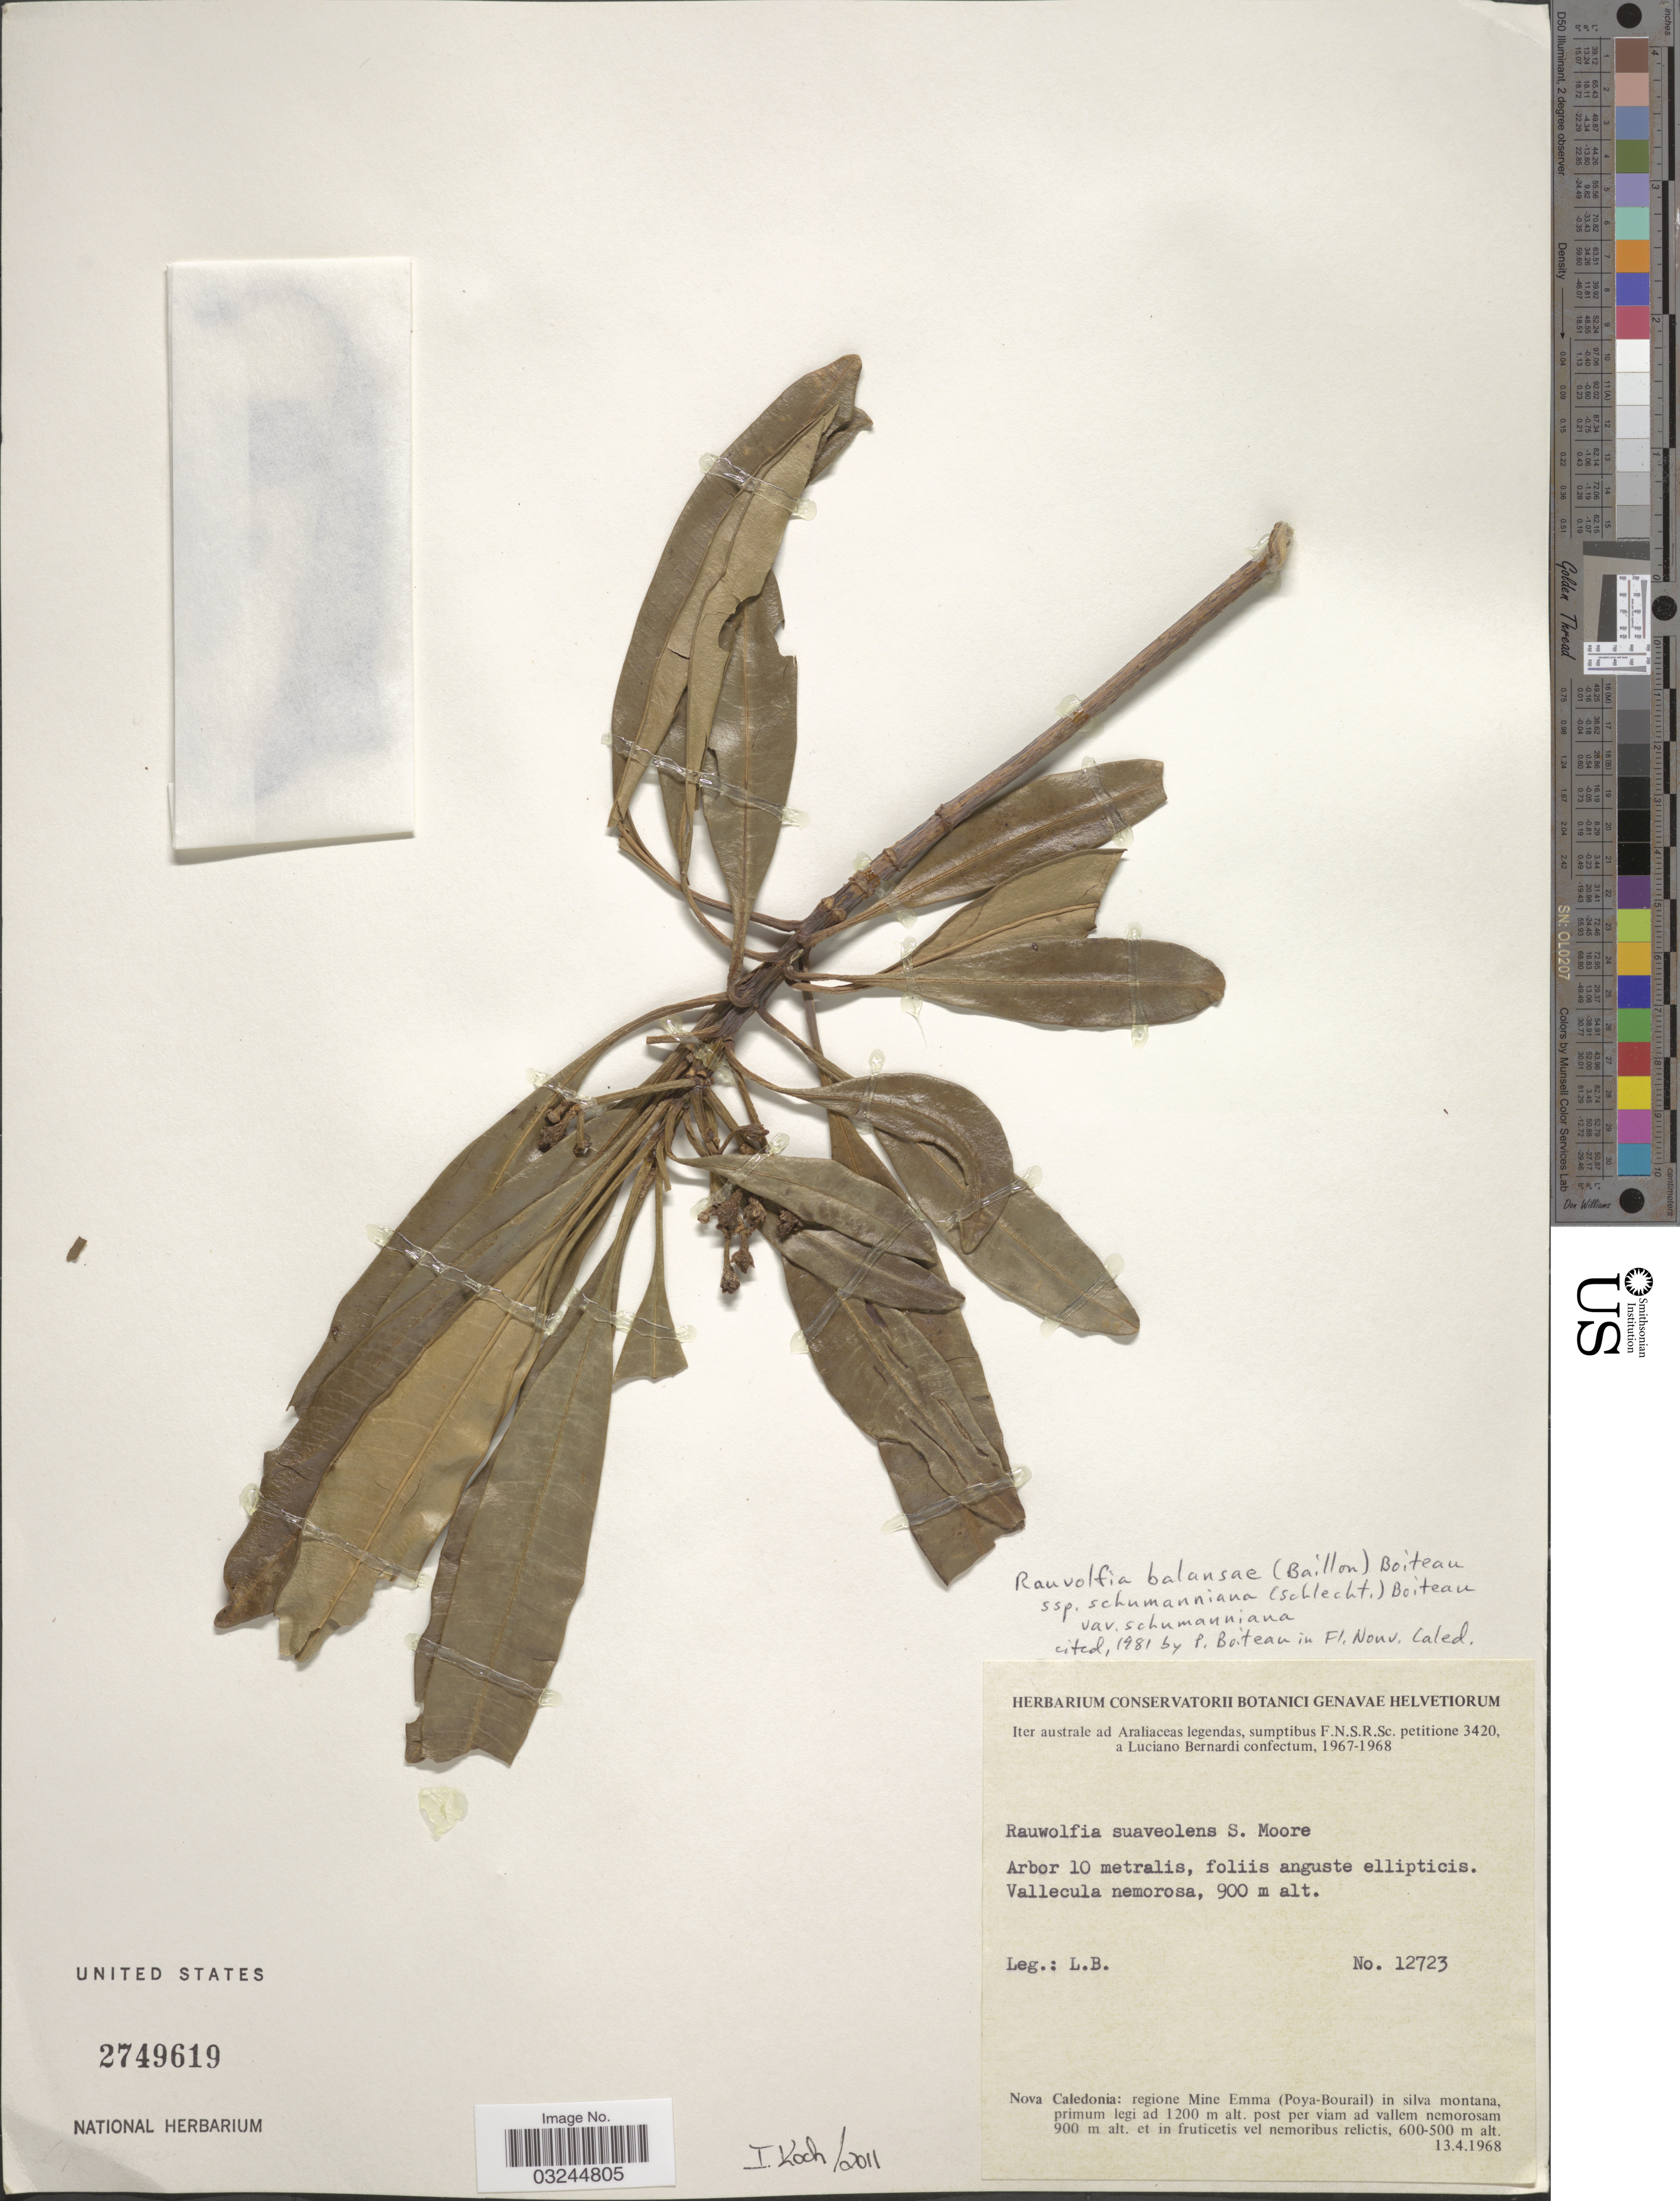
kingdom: Plantae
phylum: Tracheophyta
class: Magnoliopsida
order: Gentianales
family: Apocynaceae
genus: Rauvolfia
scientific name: Rauvolfia balansae subsp. schumanniana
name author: (Schltr.) Boiteau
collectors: L. Bernardi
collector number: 12723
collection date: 1968-04-13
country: New Caledonia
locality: Nova Caledonia: regione Mine Emma (Poya-Bourail) in silva montana.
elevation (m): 900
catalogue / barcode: US 2749619